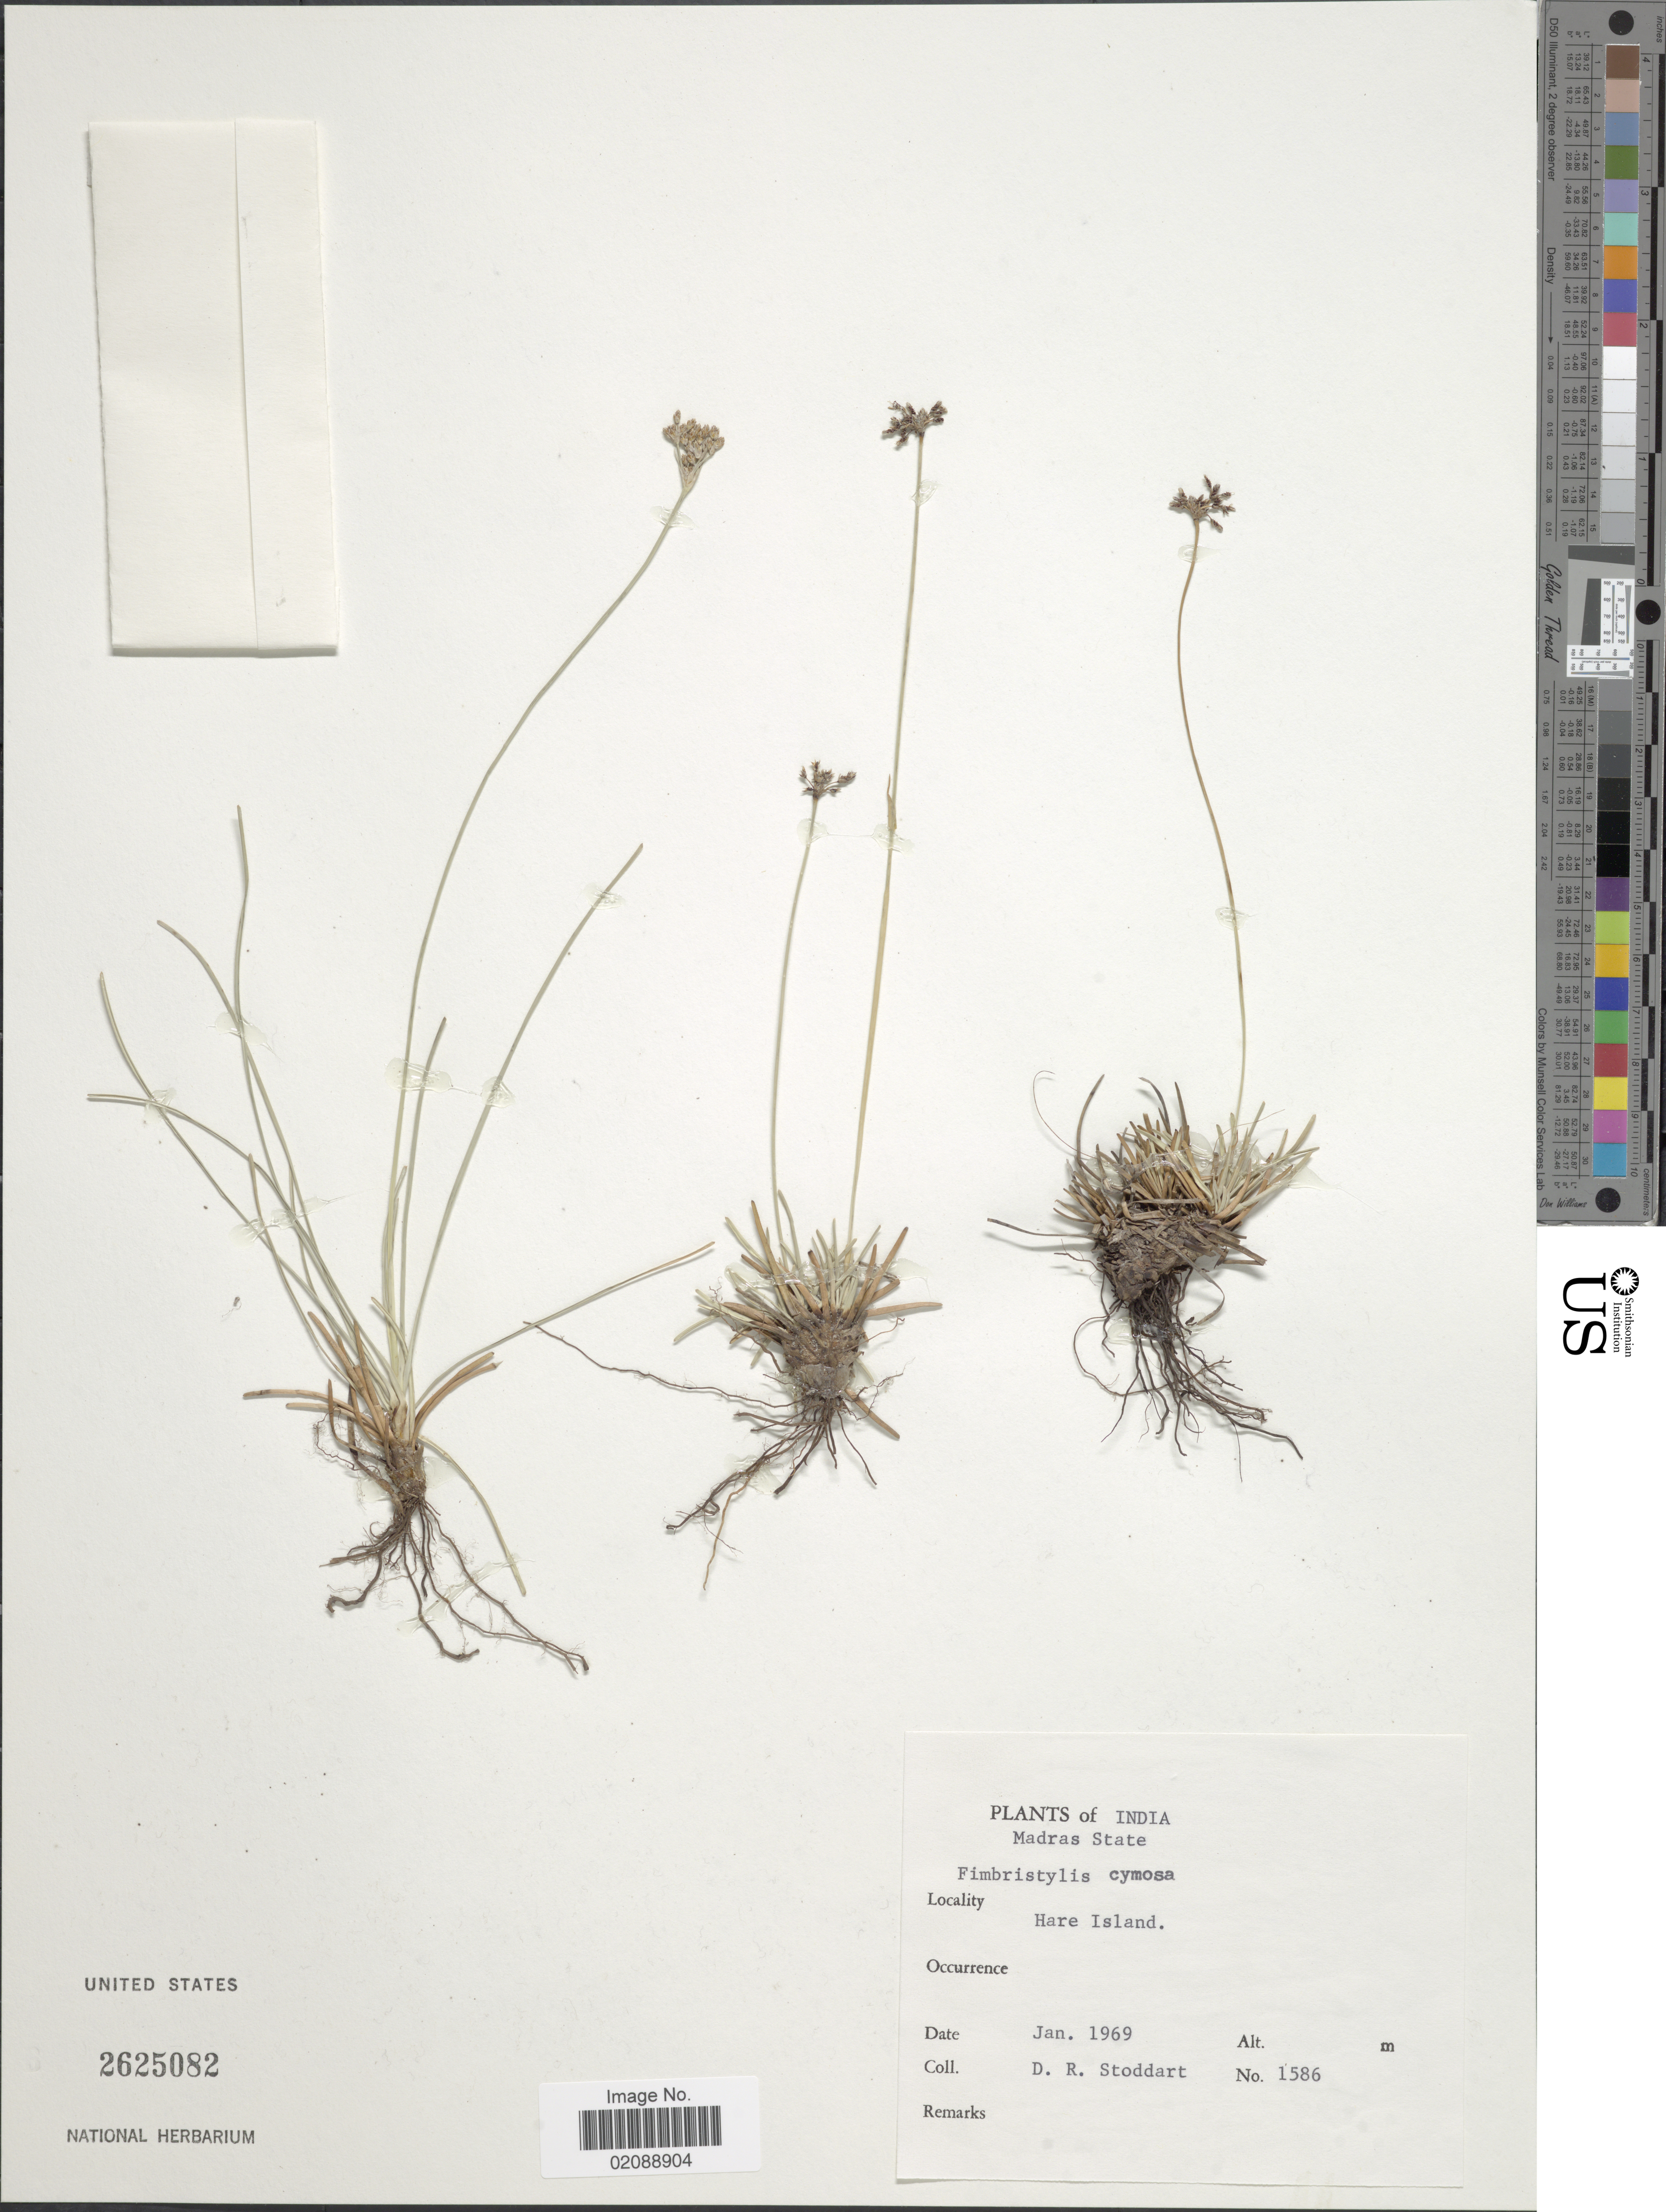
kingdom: Plantae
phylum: Tracheophyta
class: Liliopsida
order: Poales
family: Cyperaceae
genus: Fimbristylis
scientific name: Fimbristylis cymosa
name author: R. Br.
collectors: D. R. Stoddart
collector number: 1586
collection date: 1969-01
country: India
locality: Madras State, Hare Island.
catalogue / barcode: US 2625082